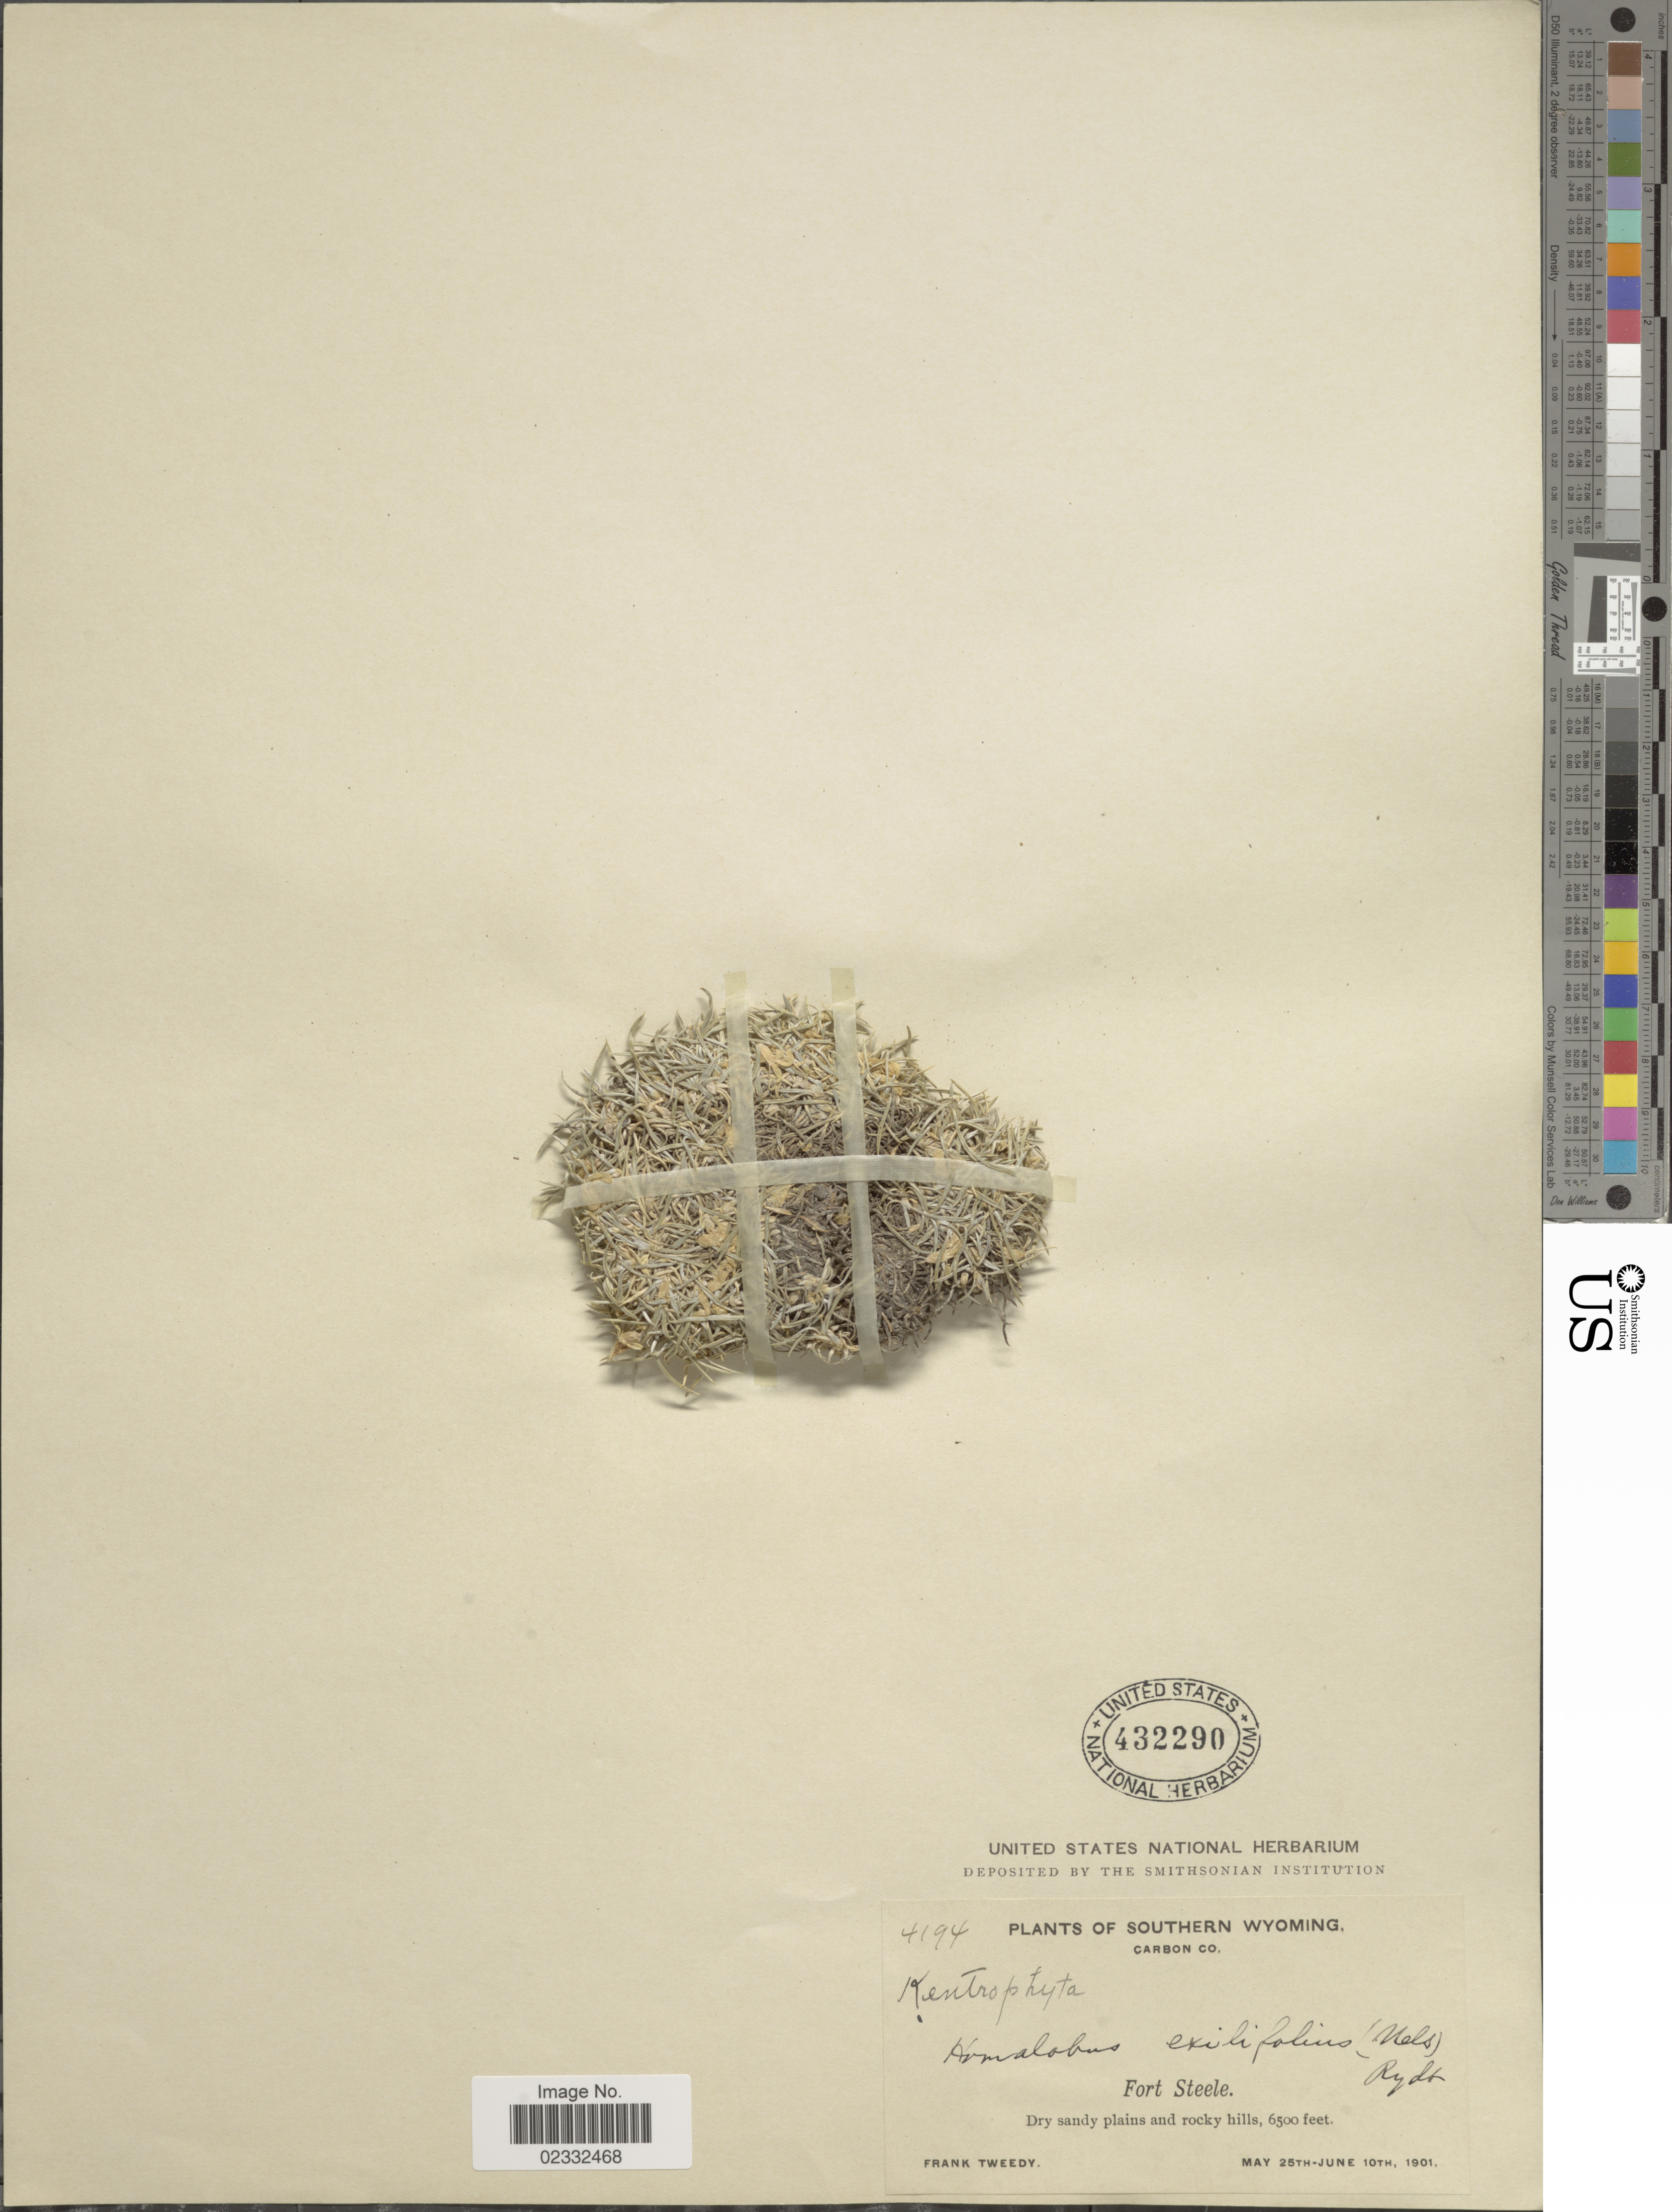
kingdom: Plantae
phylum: Tracheophyta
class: Magnoliopsida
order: Fabales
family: Fabaceae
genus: Astragalus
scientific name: Astragalus lingulatus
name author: E. Sheld.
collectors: F. Tweedy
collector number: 4194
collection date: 1901-05-25/1901-06-10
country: United States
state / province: Wyoming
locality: Southern Wyoming. Carbon Co. Fort Steele.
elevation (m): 1981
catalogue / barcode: US 432290